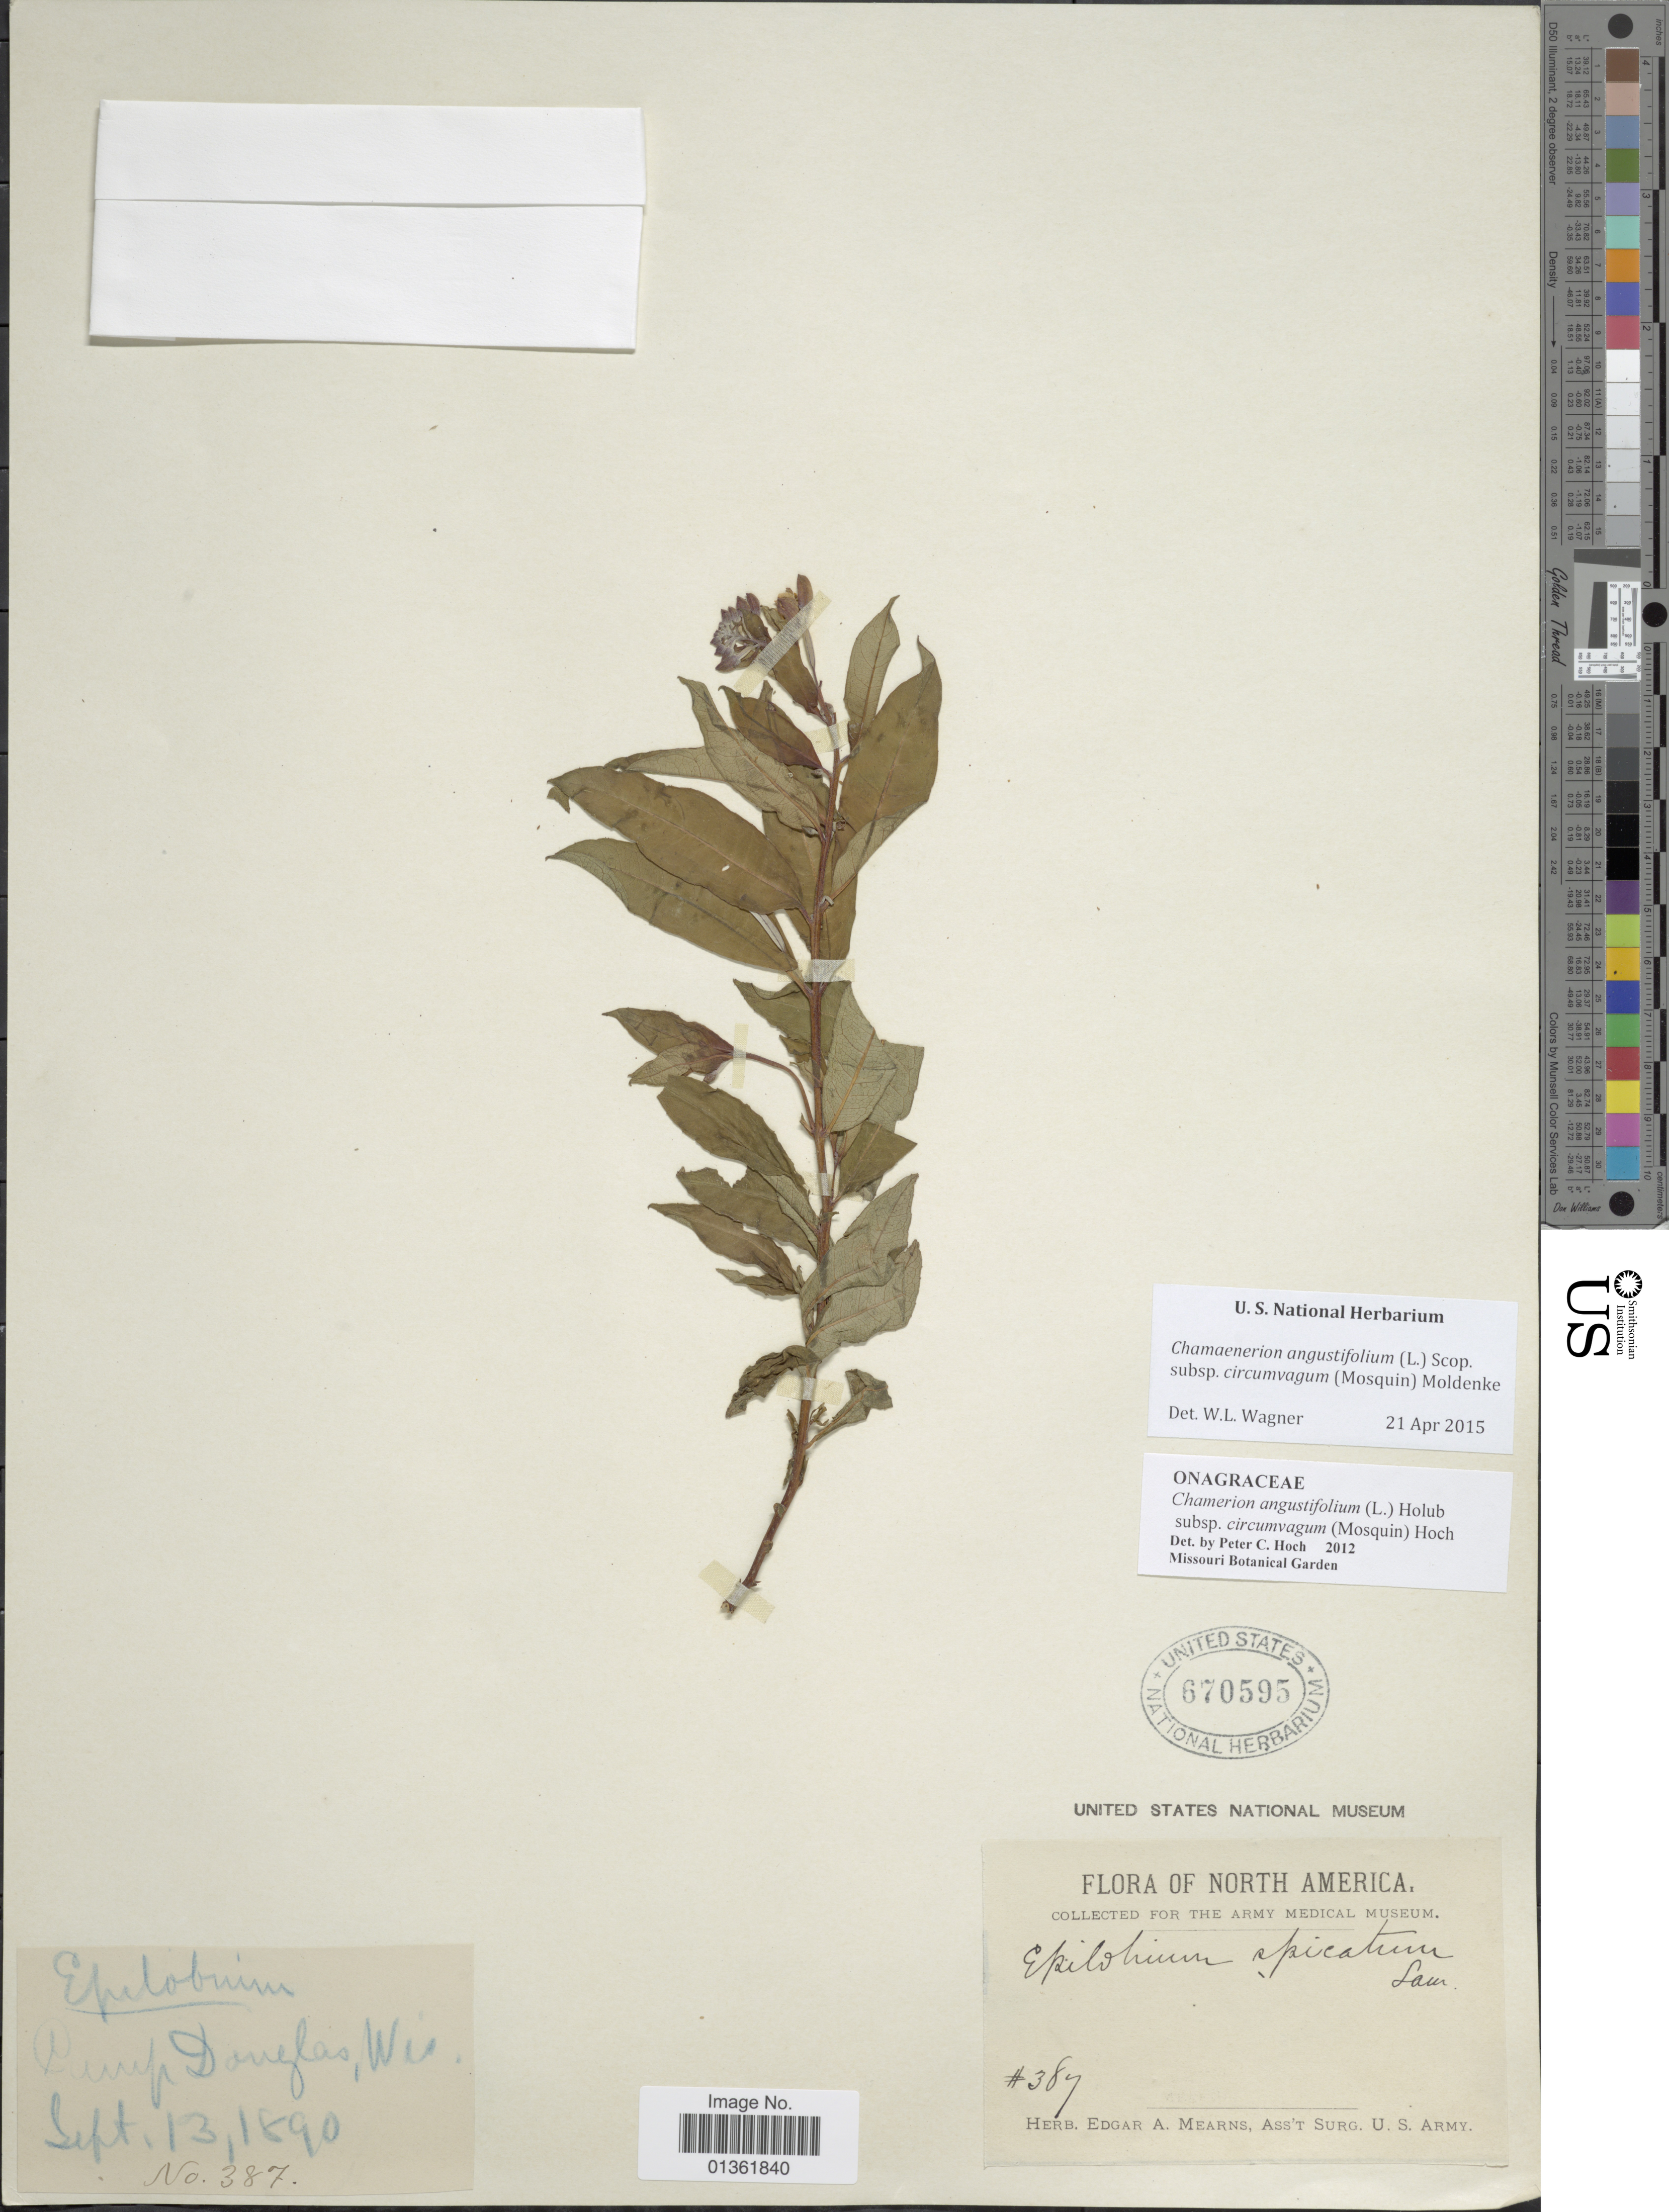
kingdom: Plantae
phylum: Tracheophyta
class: Magnoliopsida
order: Myrtales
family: Onagraceae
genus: Chamaenerion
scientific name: Chamaenerion angustifolium subsp. circumvagum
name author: (Mosquin) Moldenke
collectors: ex herb. Edgar A. Mearns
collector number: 387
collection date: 1890-09-13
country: United States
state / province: Wisconsin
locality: Camp Douglas.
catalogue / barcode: US 670595